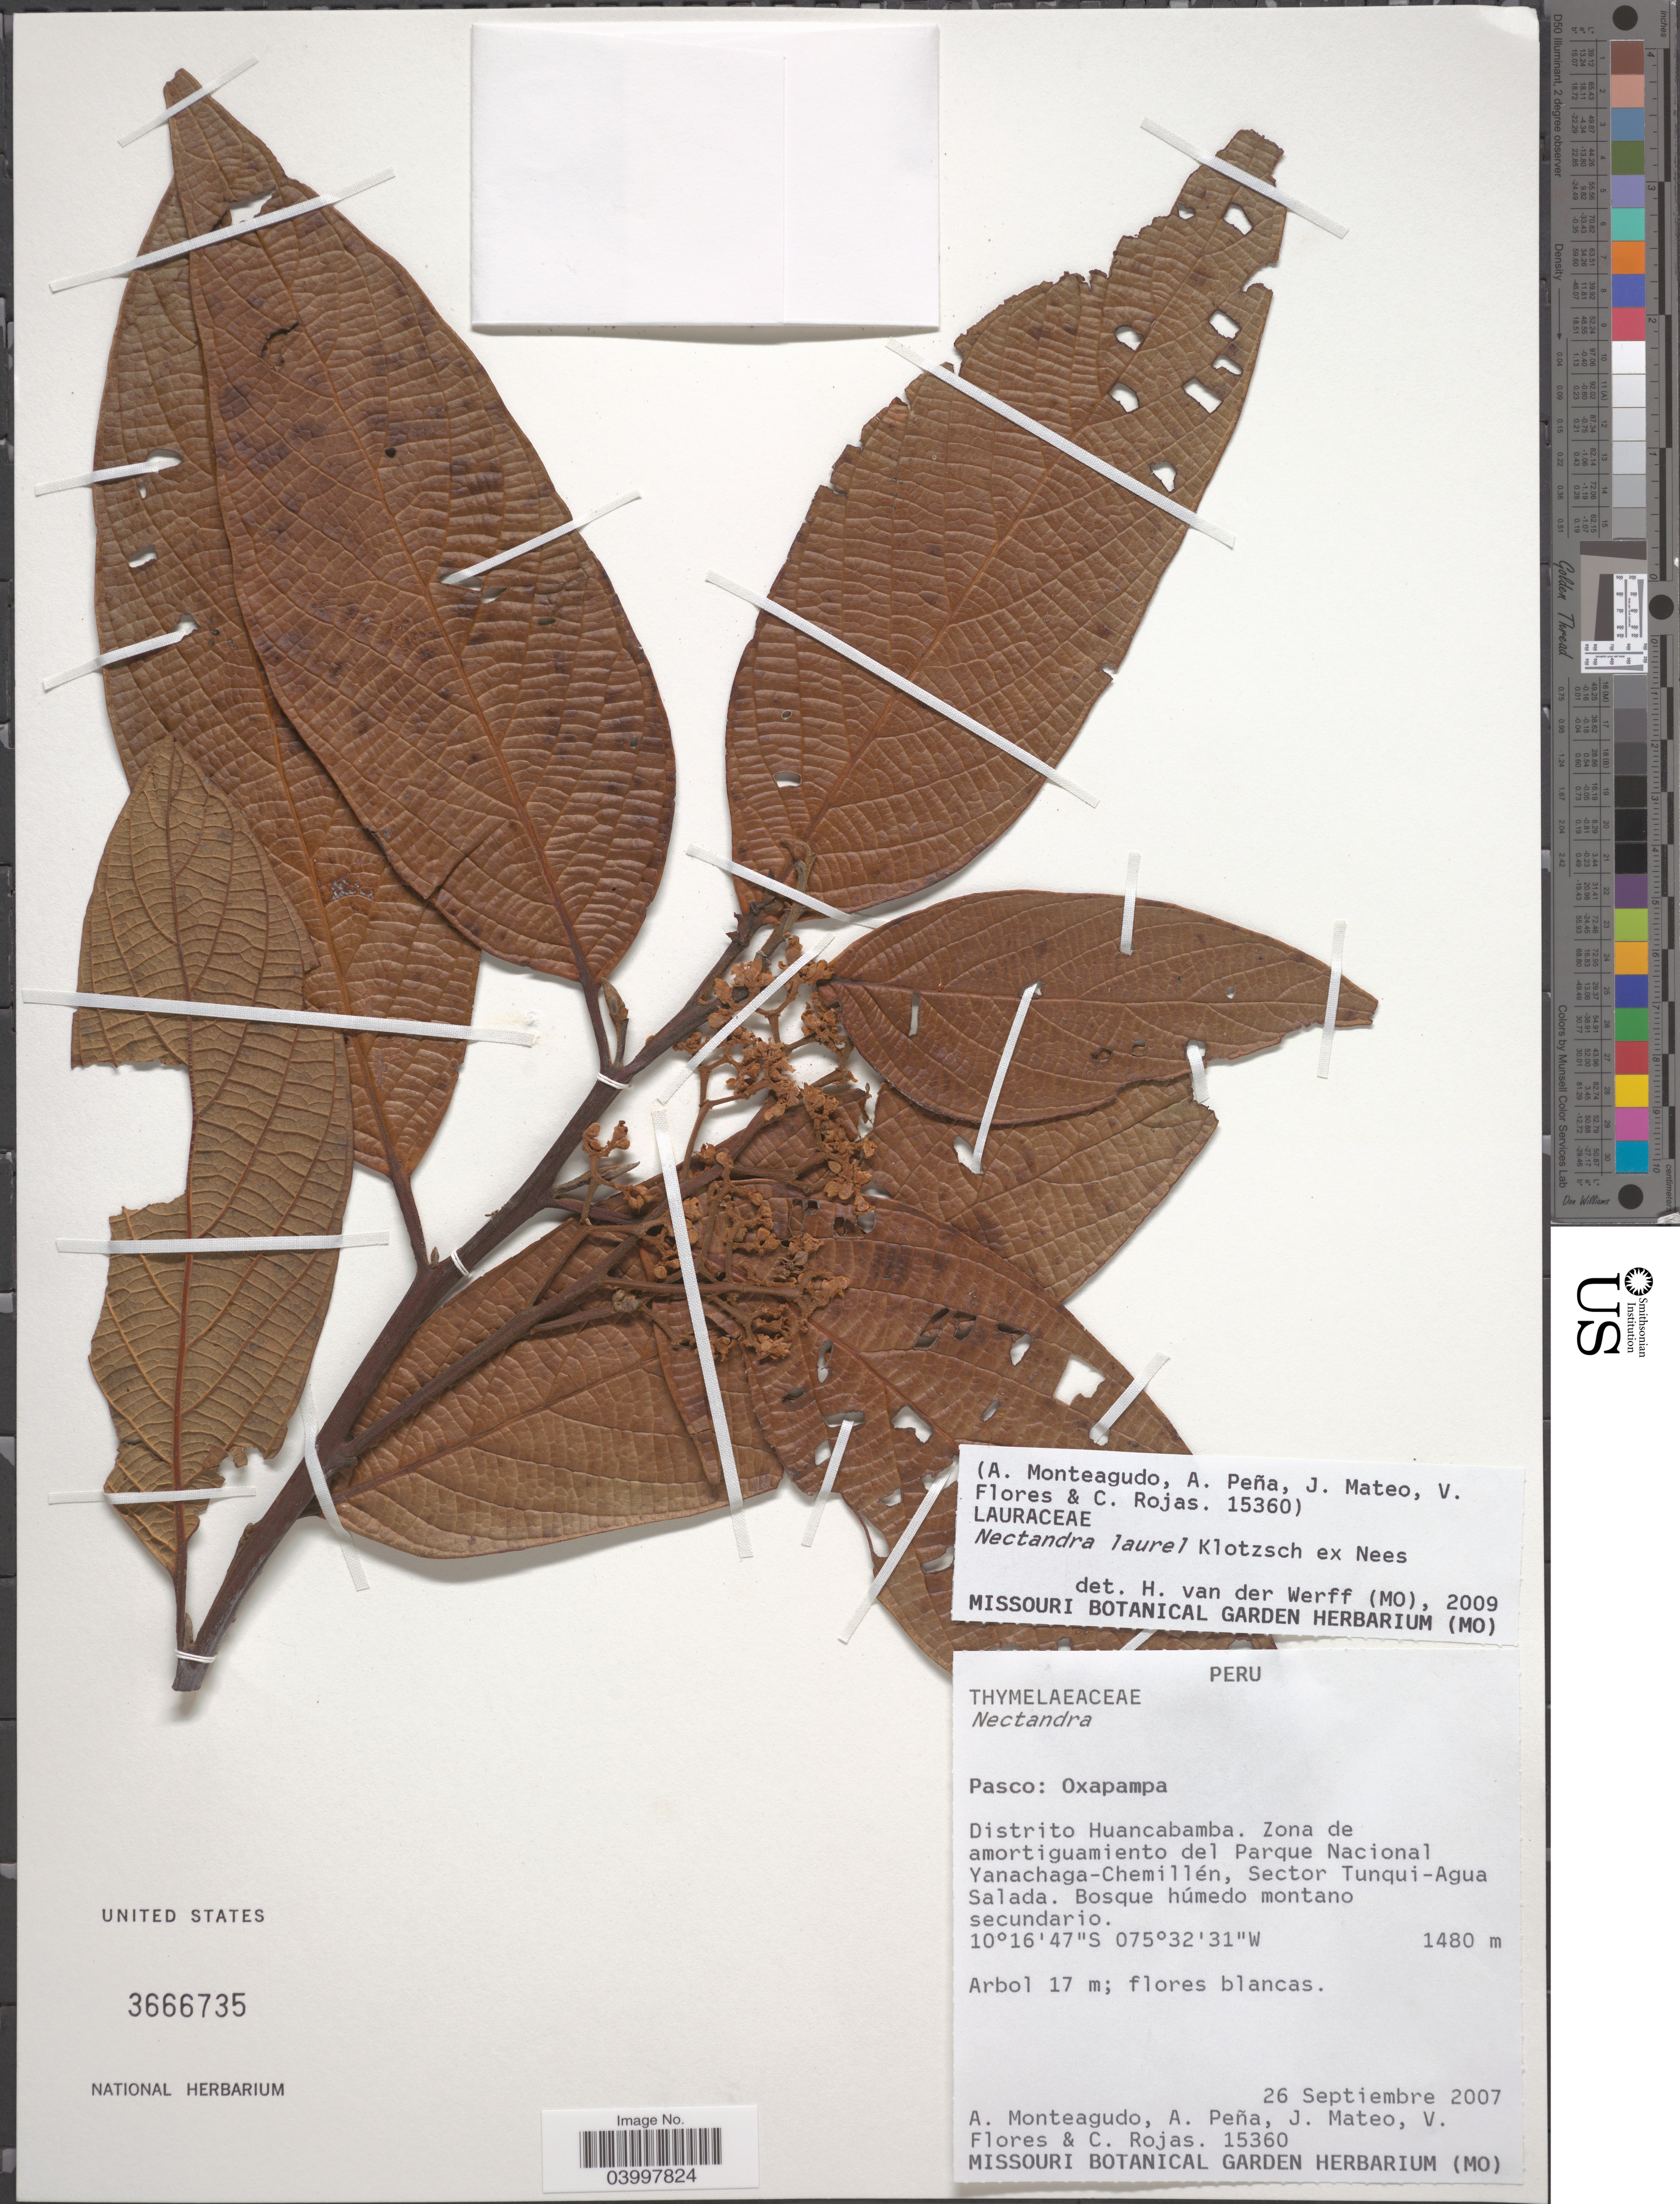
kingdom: Plantae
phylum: Tracheophyta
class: Magnoliopsida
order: Laurales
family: Lauraceae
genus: Nectandra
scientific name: Nectandra laurel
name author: Nees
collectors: A. Monteagudo, A. Peña, J. Mateo, V. Flores & C. Rojas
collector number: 15360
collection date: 2007-09-26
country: Peru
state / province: Pasco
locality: Oxapampa. Distrito Huancabamba. Zona de amortiguamiento del Parque Nacional Yanachaga-Chemillén, Sector Tunqui-Agua Salada.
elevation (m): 1480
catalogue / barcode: US 3666735